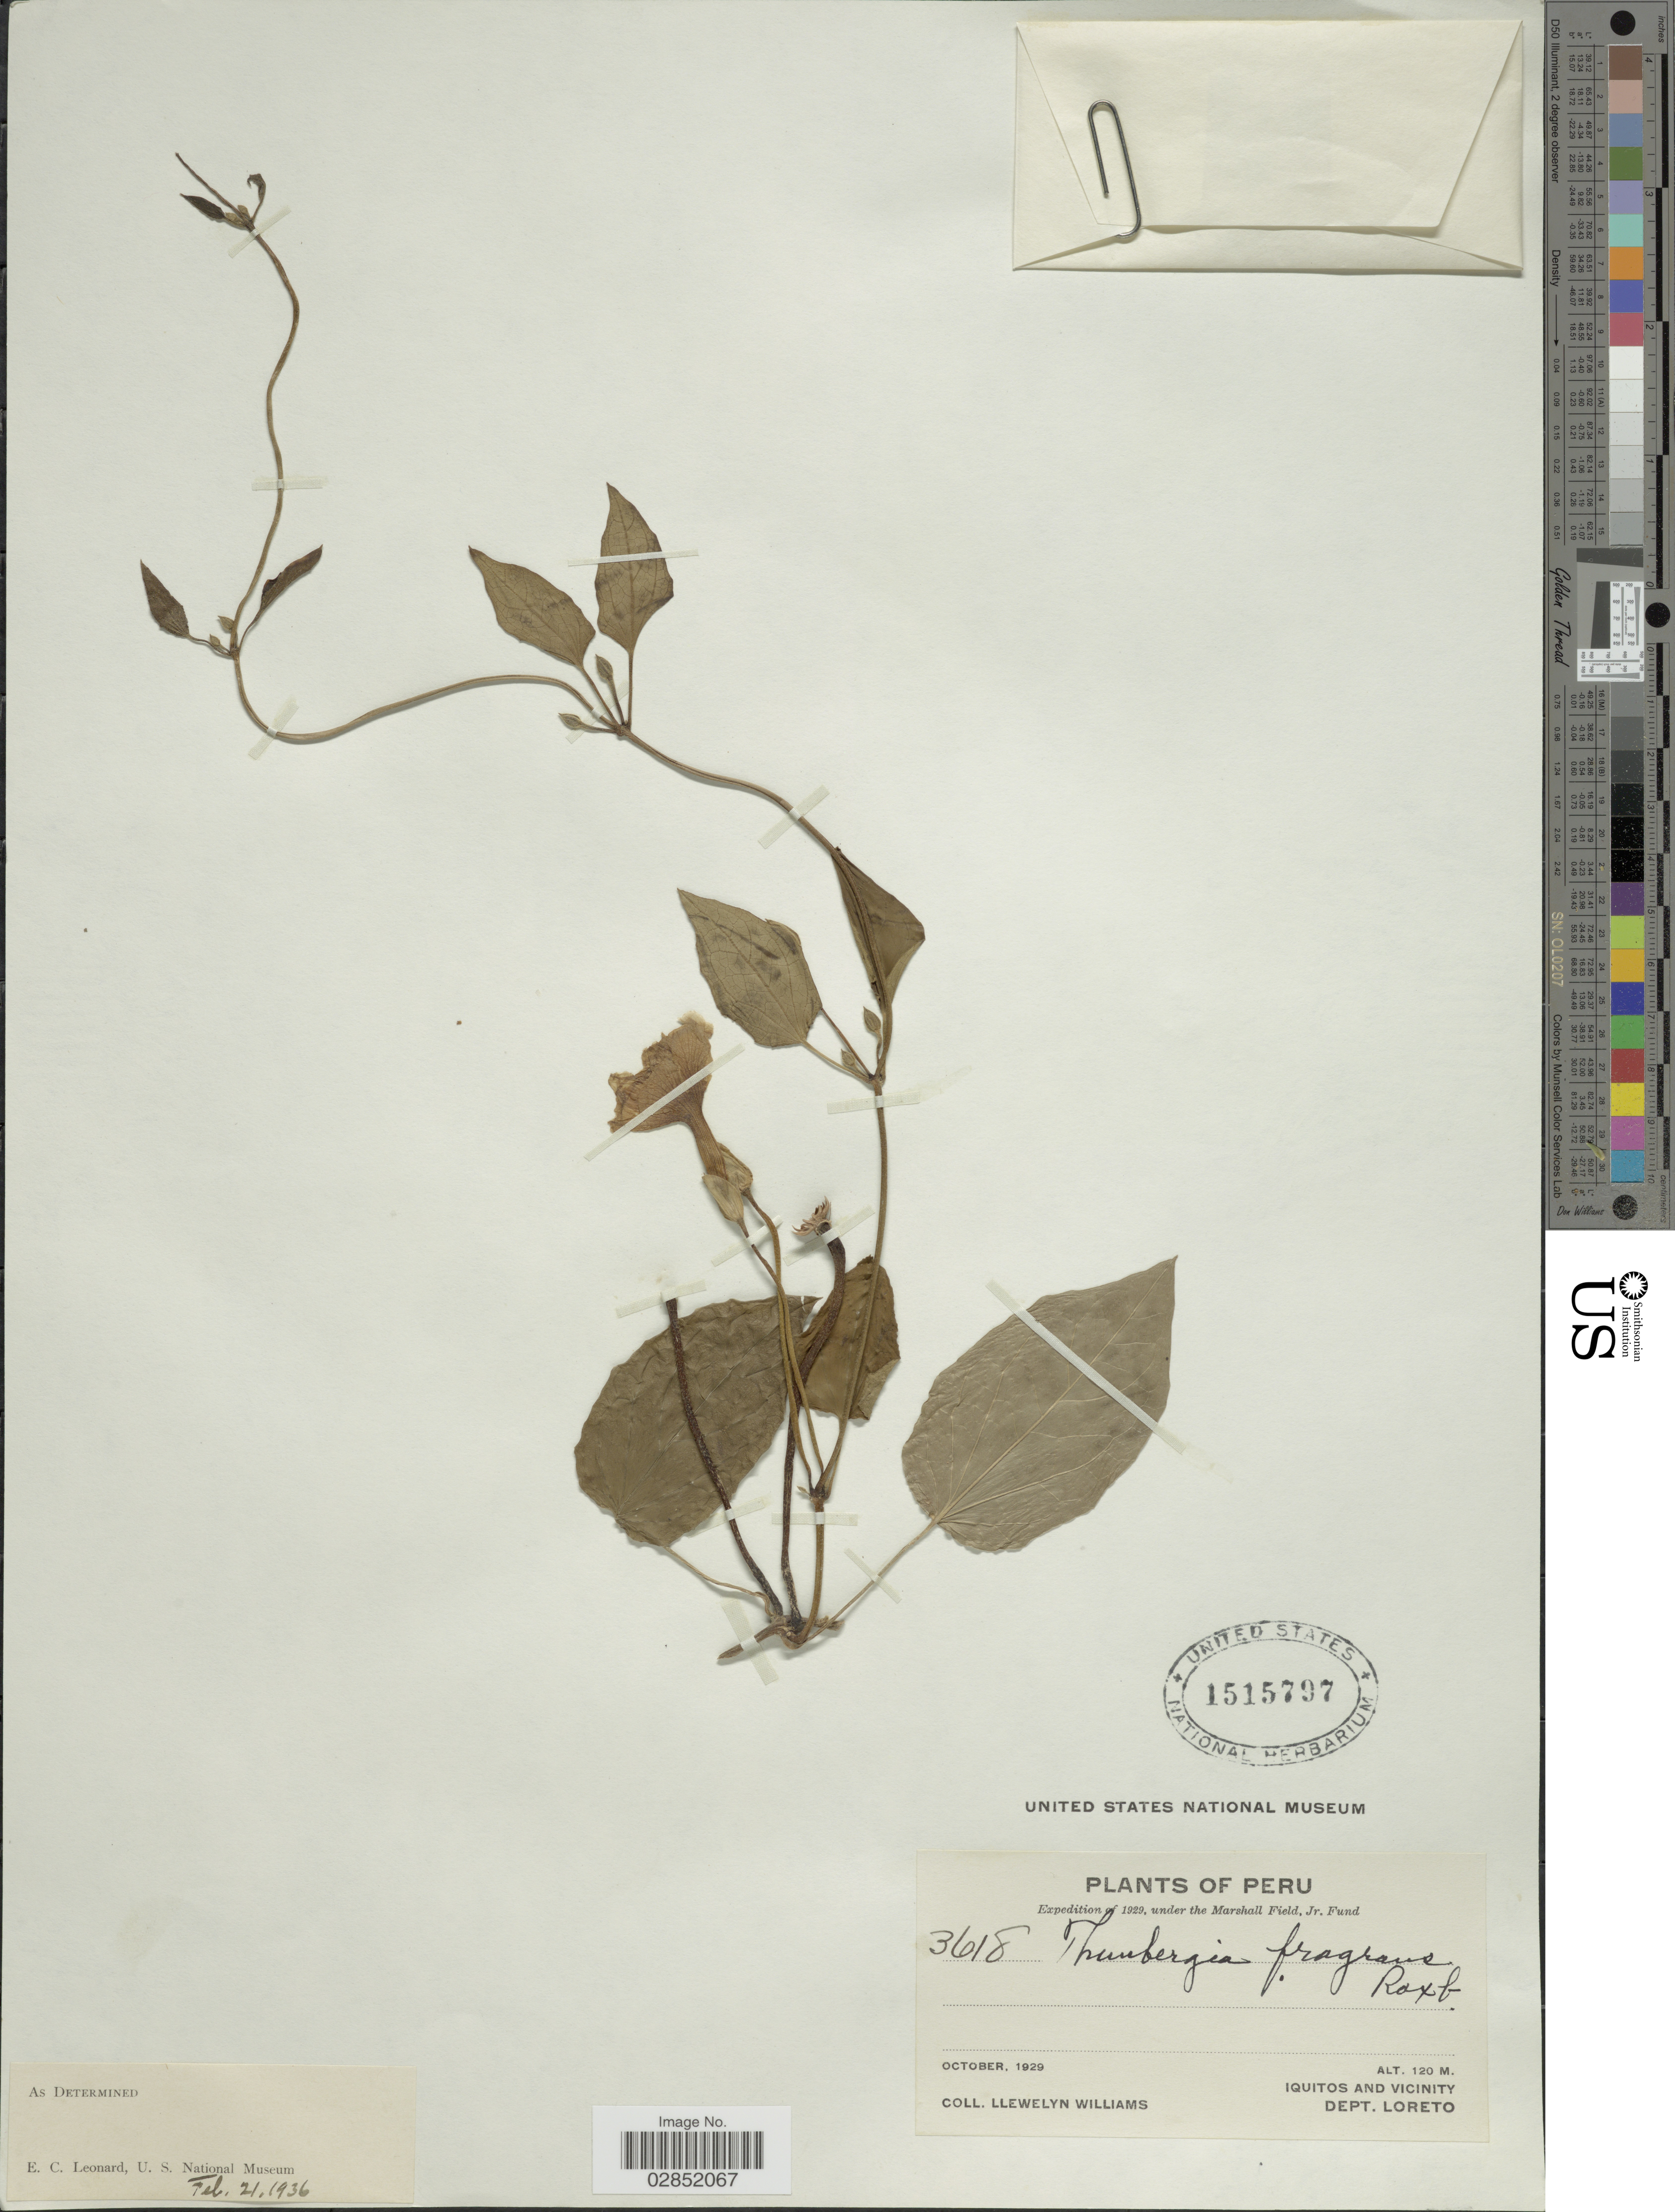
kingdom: Plantae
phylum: Tracheophyta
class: Magnoliopsida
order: Lamiales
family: Acanthaceae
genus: Thunbergia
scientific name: Thunbergia fragrans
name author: Roxb.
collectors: Ll. Williams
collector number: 3618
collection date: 1929-10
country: Peru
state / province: Loreto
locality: Iquitos and vicinity. Dept. Loreto.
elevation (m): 120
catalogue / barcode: US 1515797